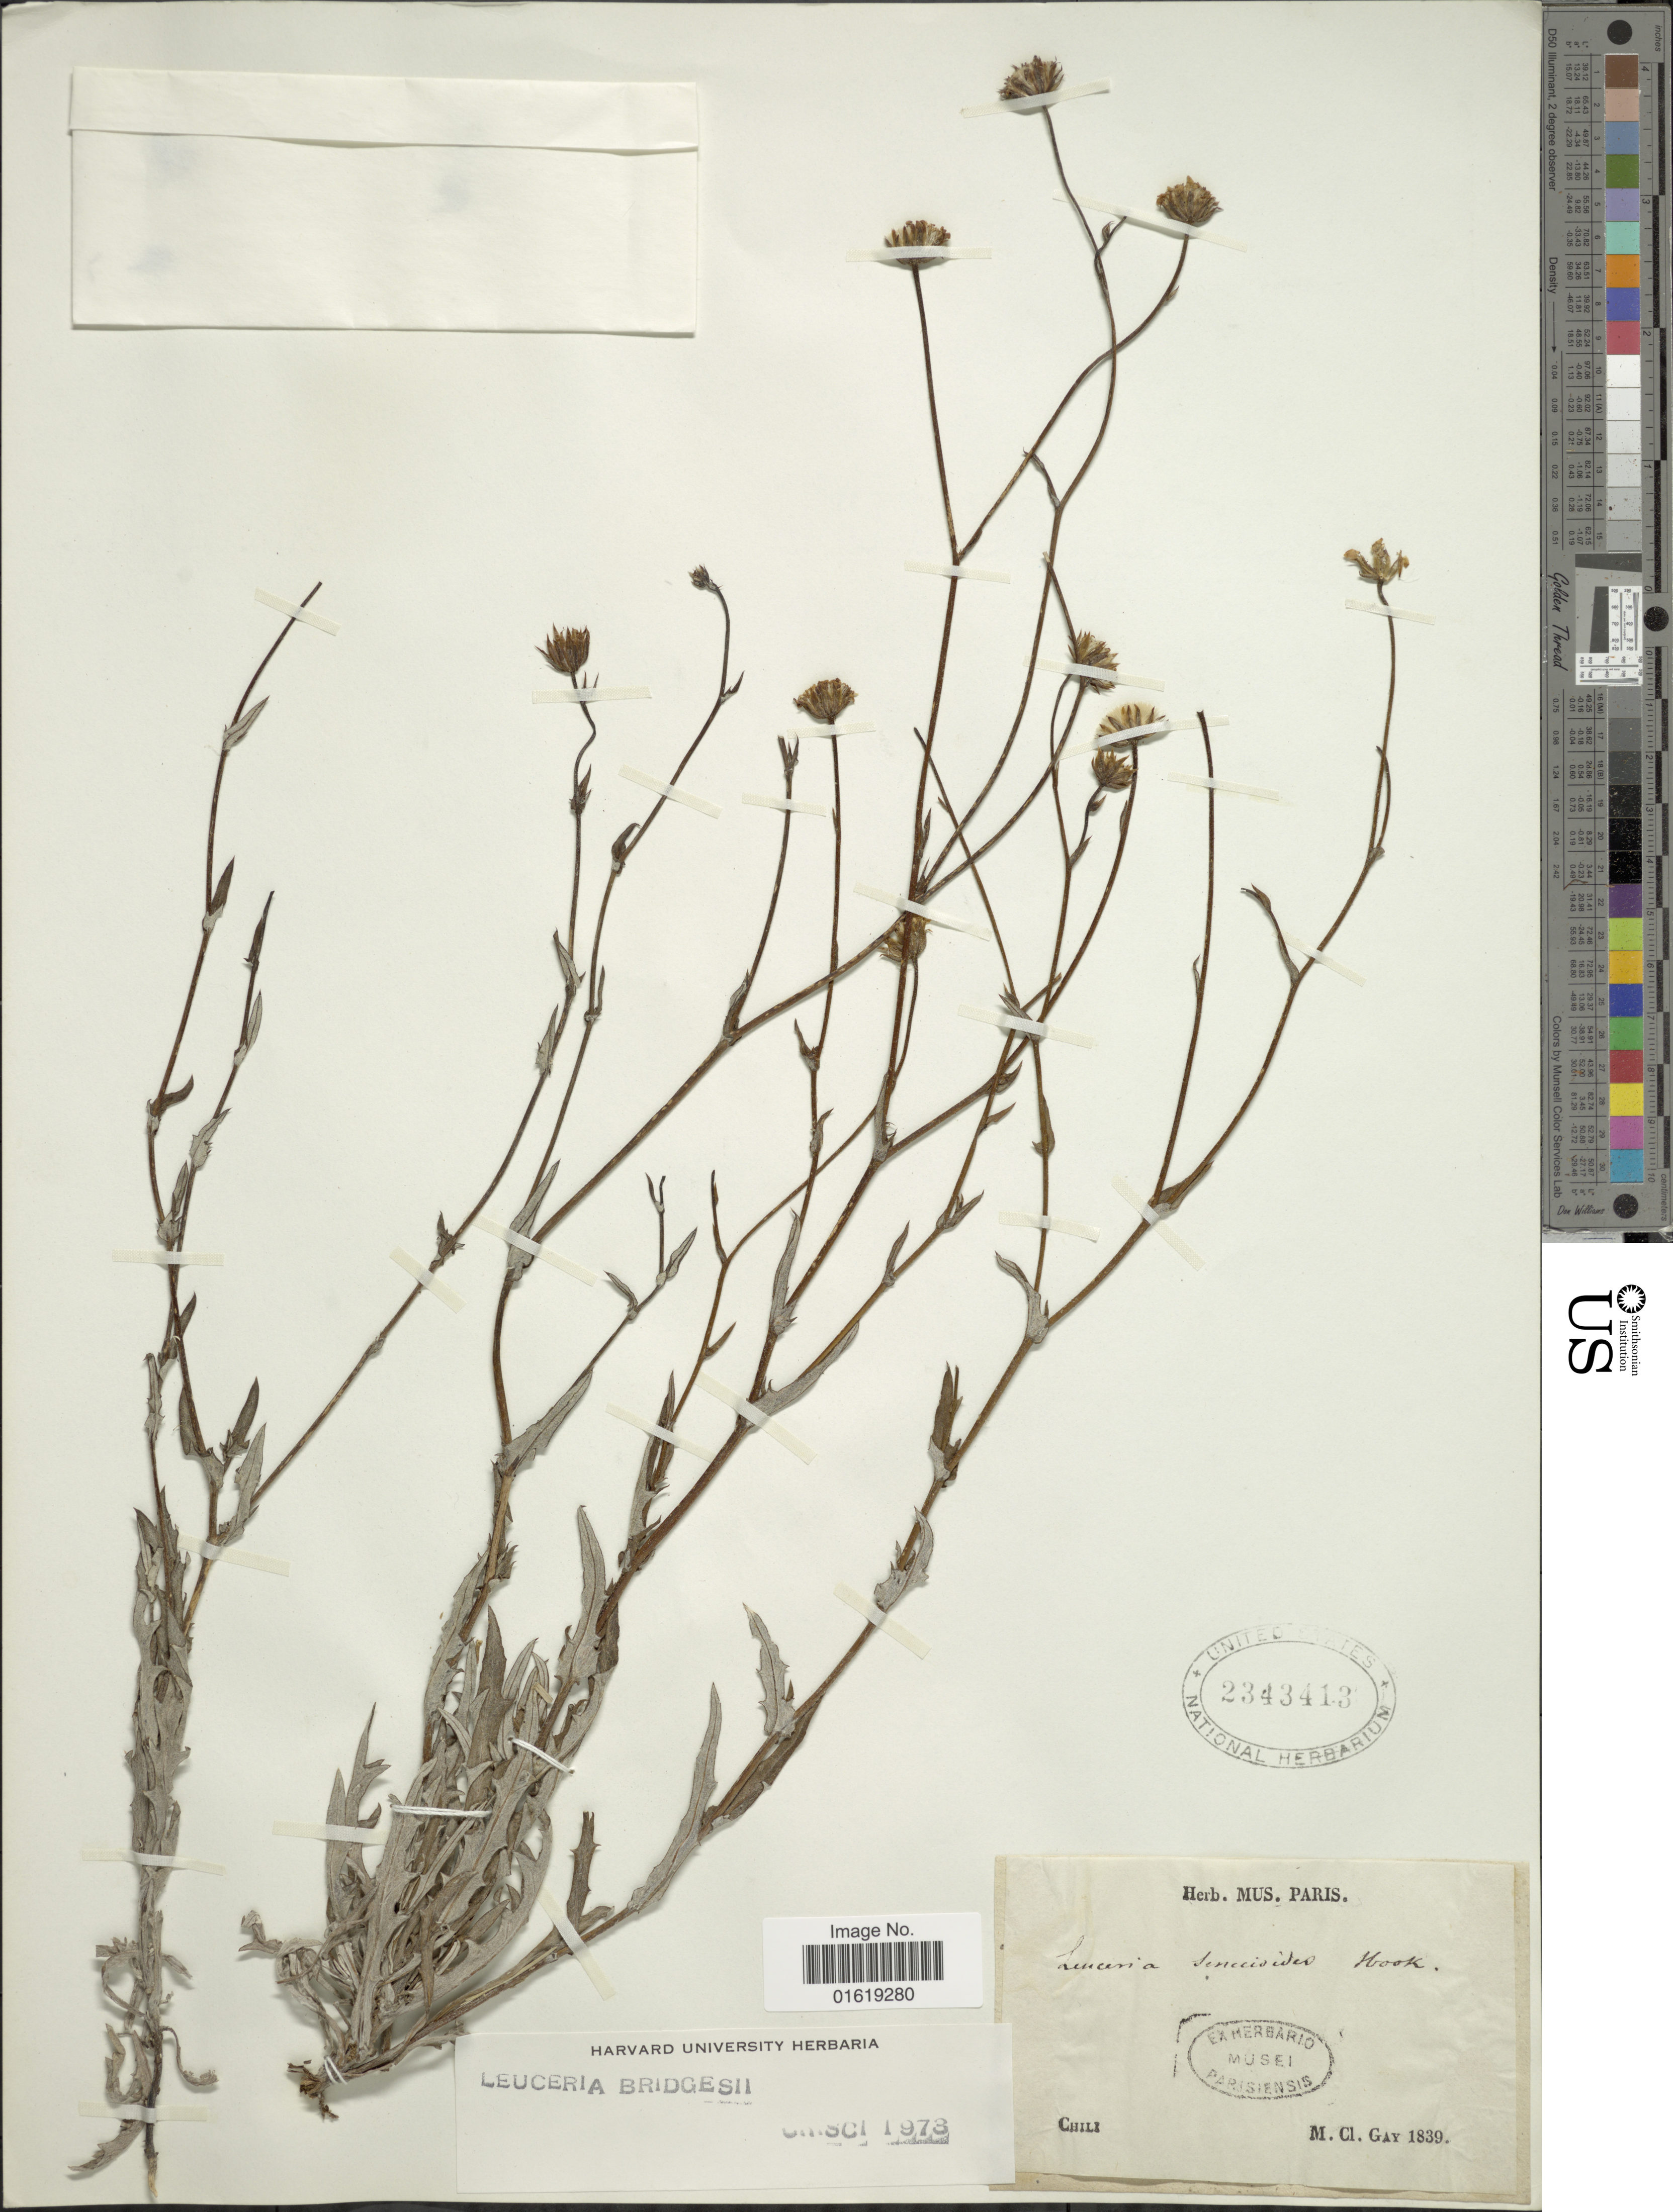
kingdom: Plantae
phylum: Tracheophyta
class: Magnoliopsida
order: Asterales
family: Asteraceae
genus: Leucheria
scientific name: Leucheria bridgesii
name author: Hook. & Arn.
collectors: C. Gay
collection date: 1839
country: Chile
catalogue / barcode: US 2343413